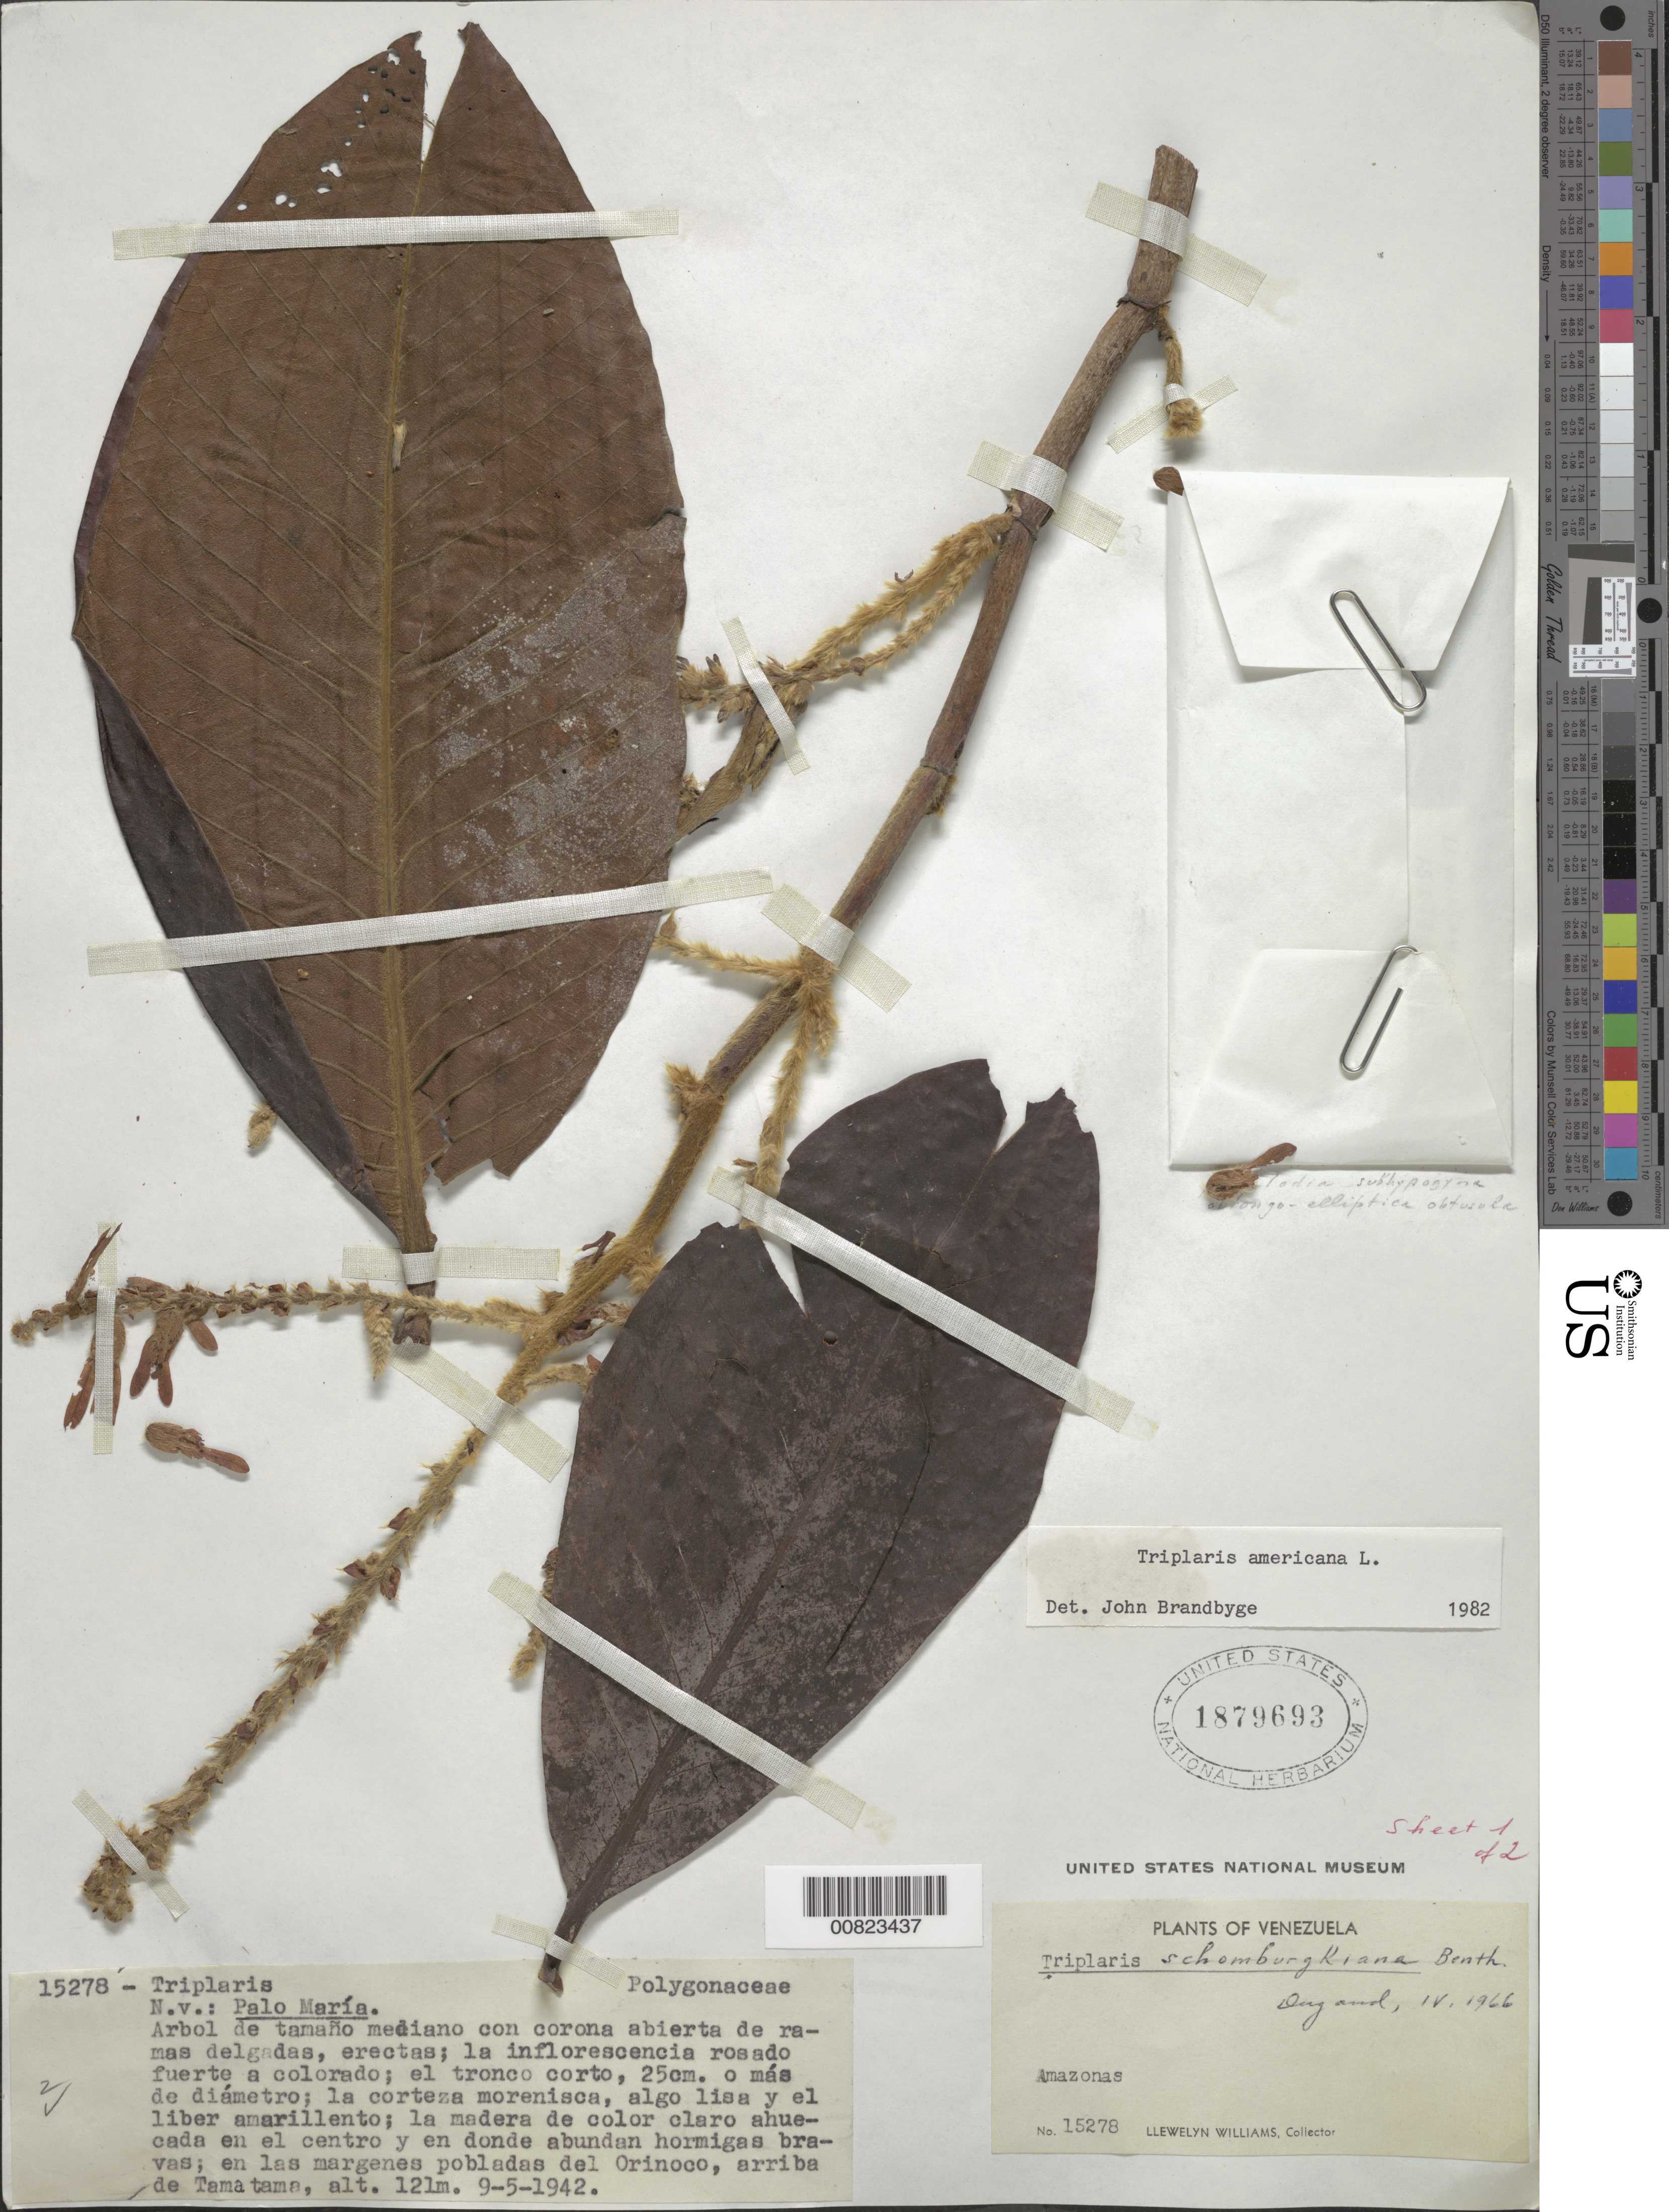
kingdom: Plantae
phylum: Tracheophyta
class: Magnoliopsida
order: Caryophyllales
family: Polygonaceae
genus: Triplaris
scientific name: Triplaris americana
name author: L.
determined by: Brandbyge, J.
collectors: Ll. Williams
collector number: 15278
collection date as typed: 9-May-42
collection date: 1942-05-09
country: Venezuela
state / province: Amazonas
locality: Tamatama, Alto Río Orinoco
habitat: Margenes pobladas del río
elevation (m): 121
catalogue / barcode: US 1879693